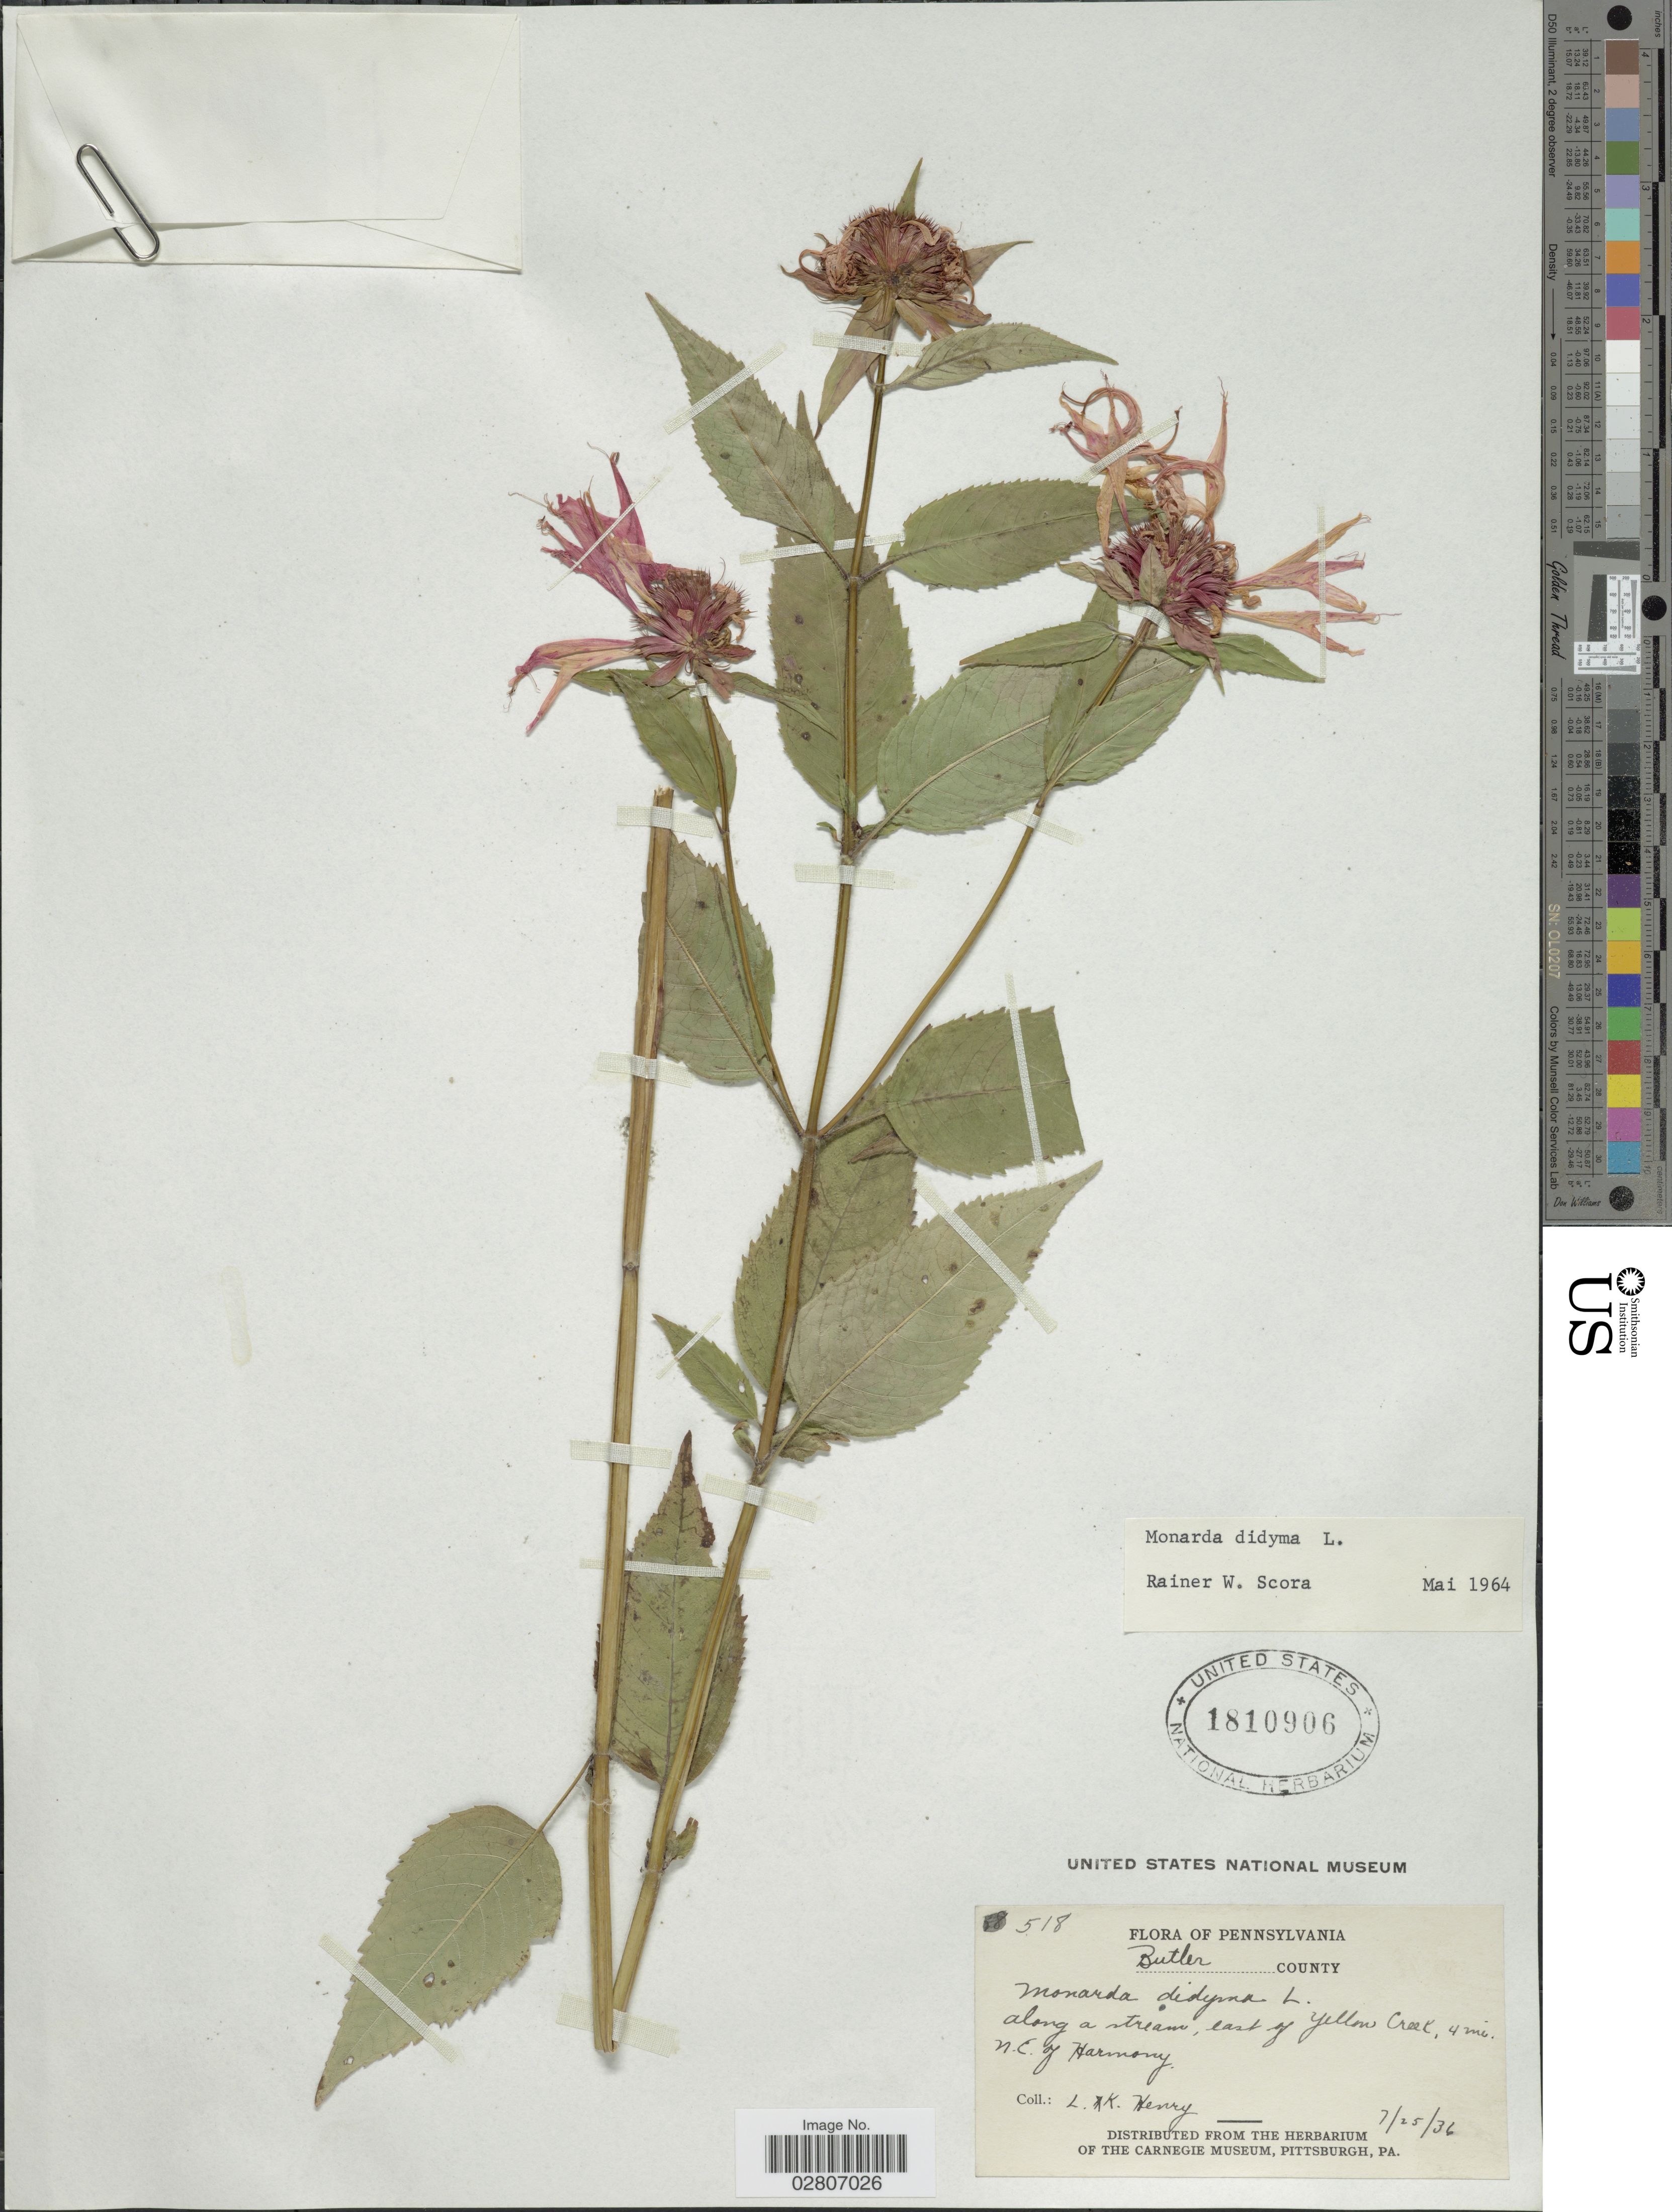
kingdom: Plantae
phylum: Tracheophyta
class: Magnoliopsida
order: Lamiales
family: Lamiaceae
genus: Monarda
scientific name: Monarda didyma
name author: L.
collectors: L. K. Henry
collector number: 518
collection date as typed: Transcribed d/m/y: 25/7/36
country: United States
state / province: Pennsylvania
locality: Butler County, along a stream, east of Yellow Creek, 4 mi. N.E. of Harmony.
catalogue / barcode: US 1810906